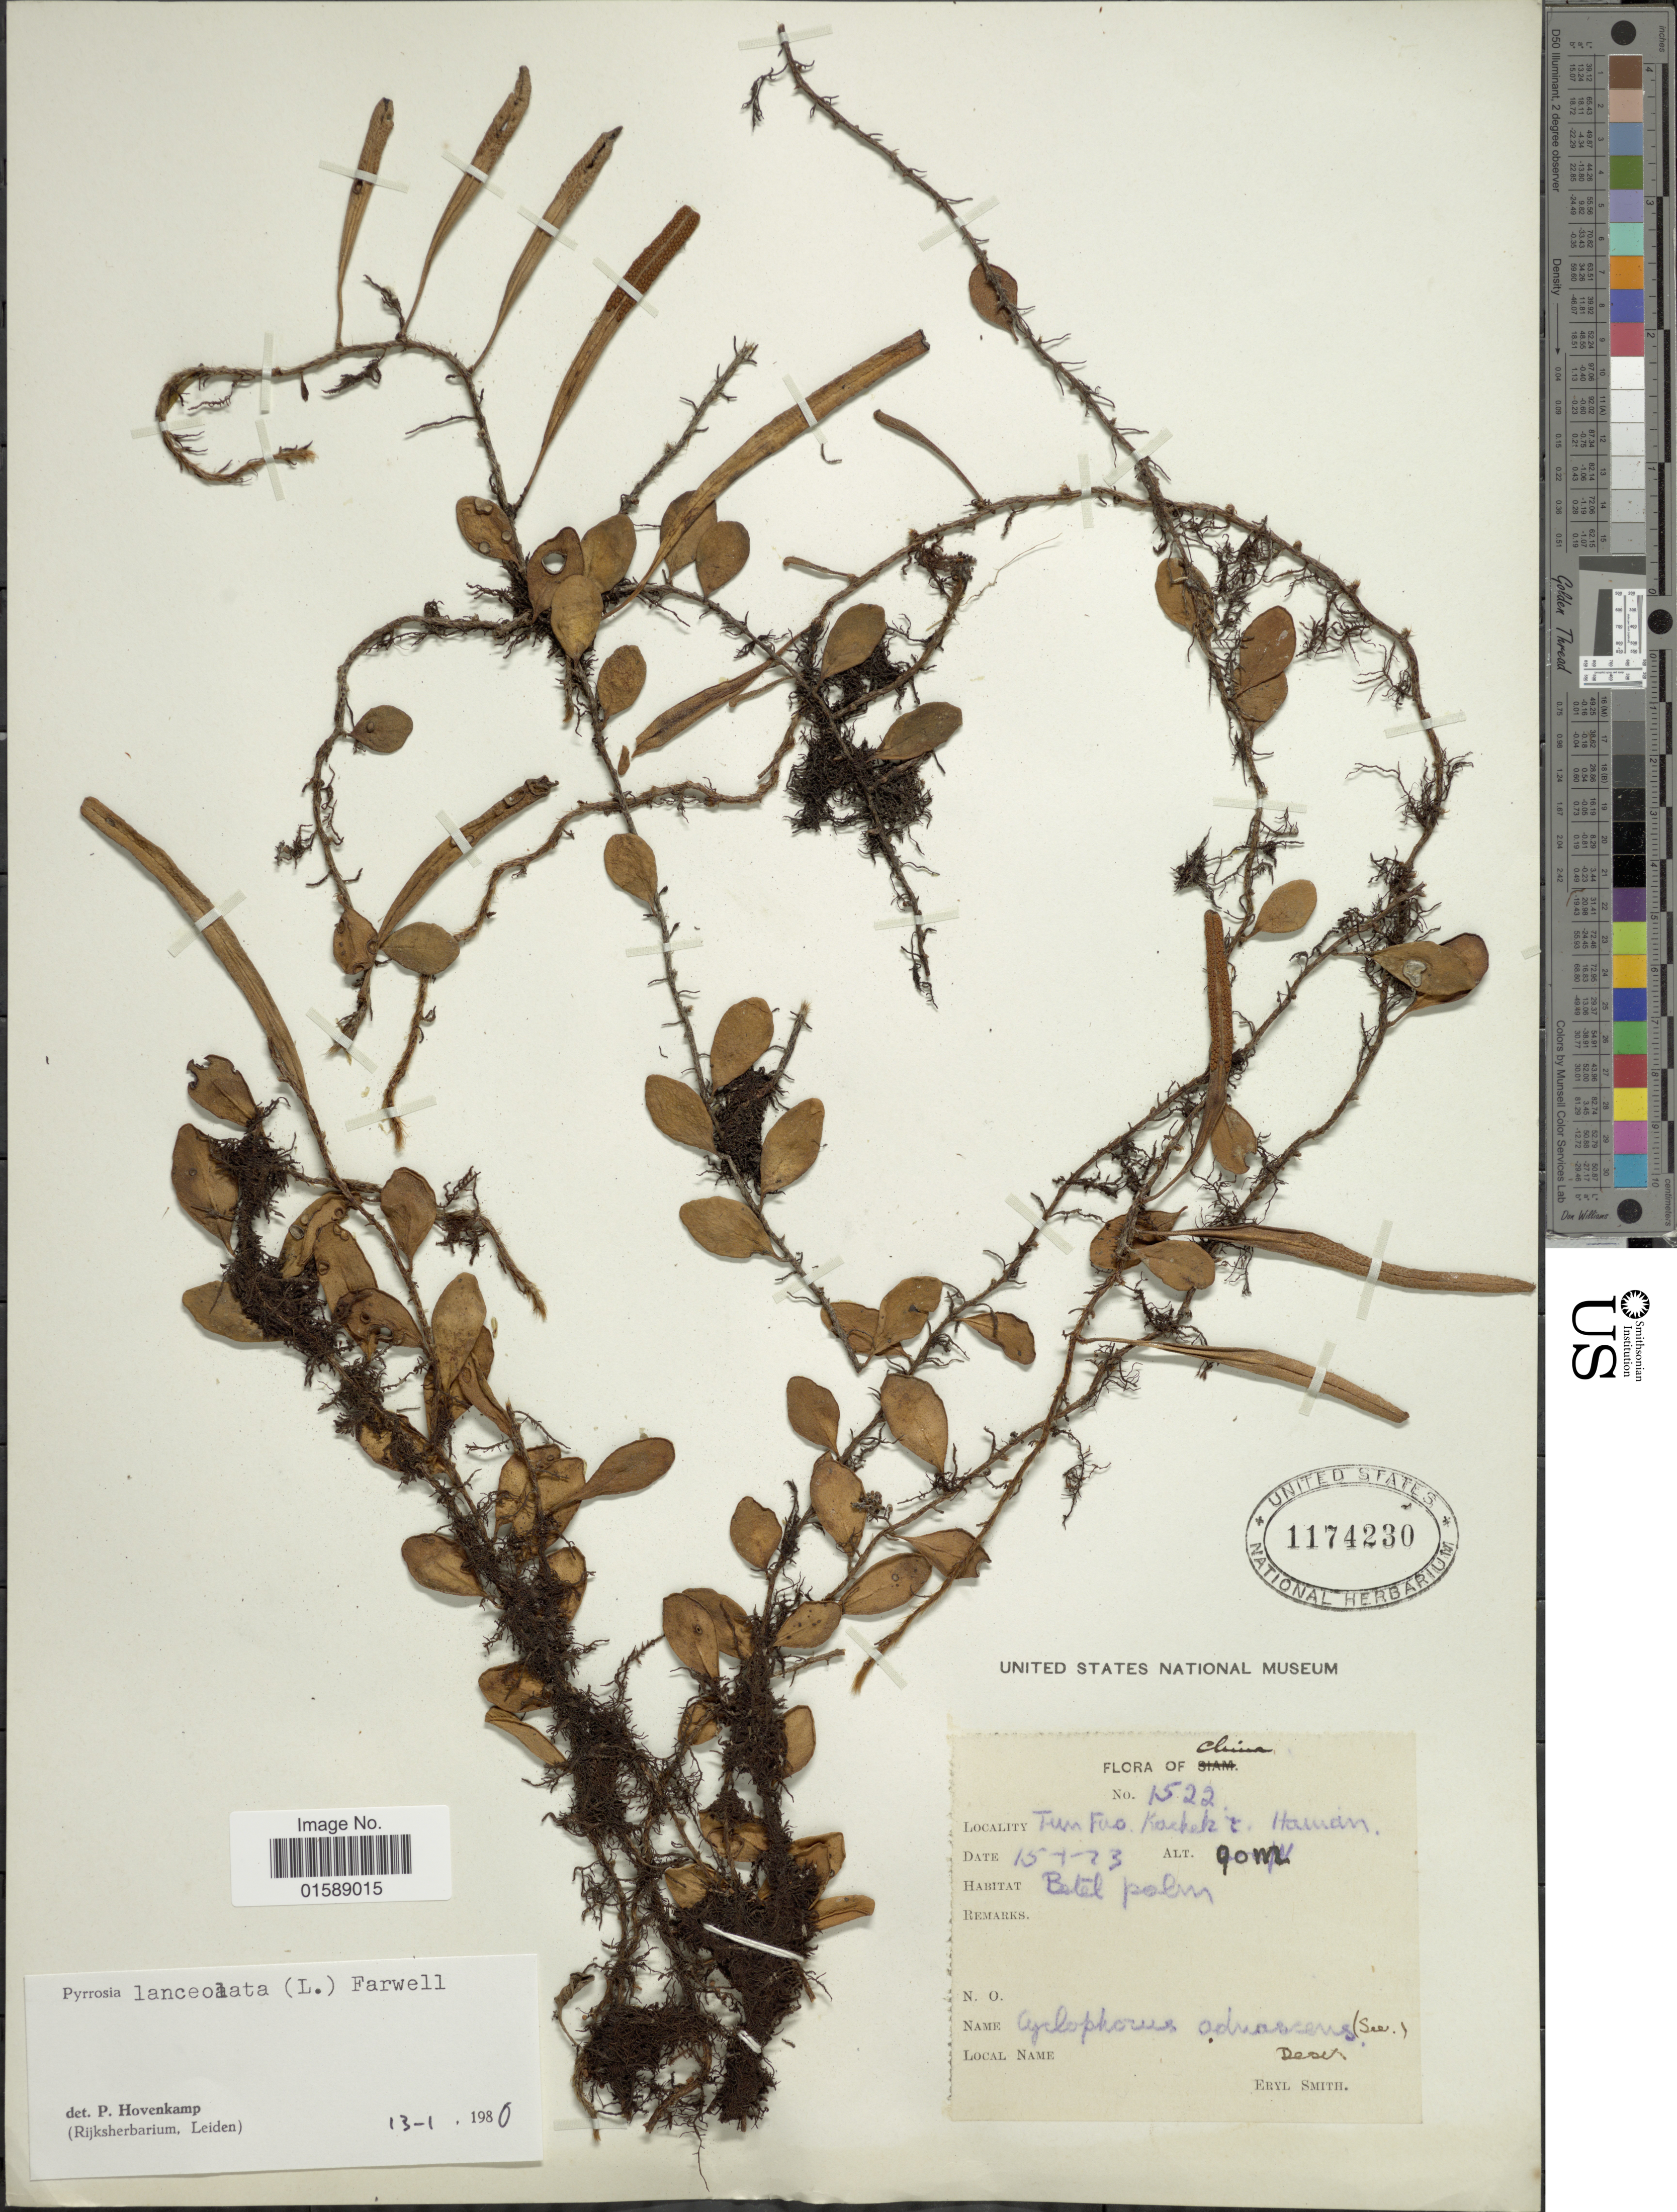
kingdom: Plantae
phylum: Tracheophyta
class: Polypodiopsida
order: Polypodiales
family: Polypodiaceae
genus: Pyrrosia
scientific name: Pyrrosia lanceolata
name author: (L.) Farw.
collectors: C. E. Smith Jr.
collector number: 1522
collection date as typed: Transcribed d/m/y: 15/7/23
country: China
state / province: Hainan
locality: Tum Fuo. Kachek r.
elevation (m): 90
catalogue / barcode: US 1174230